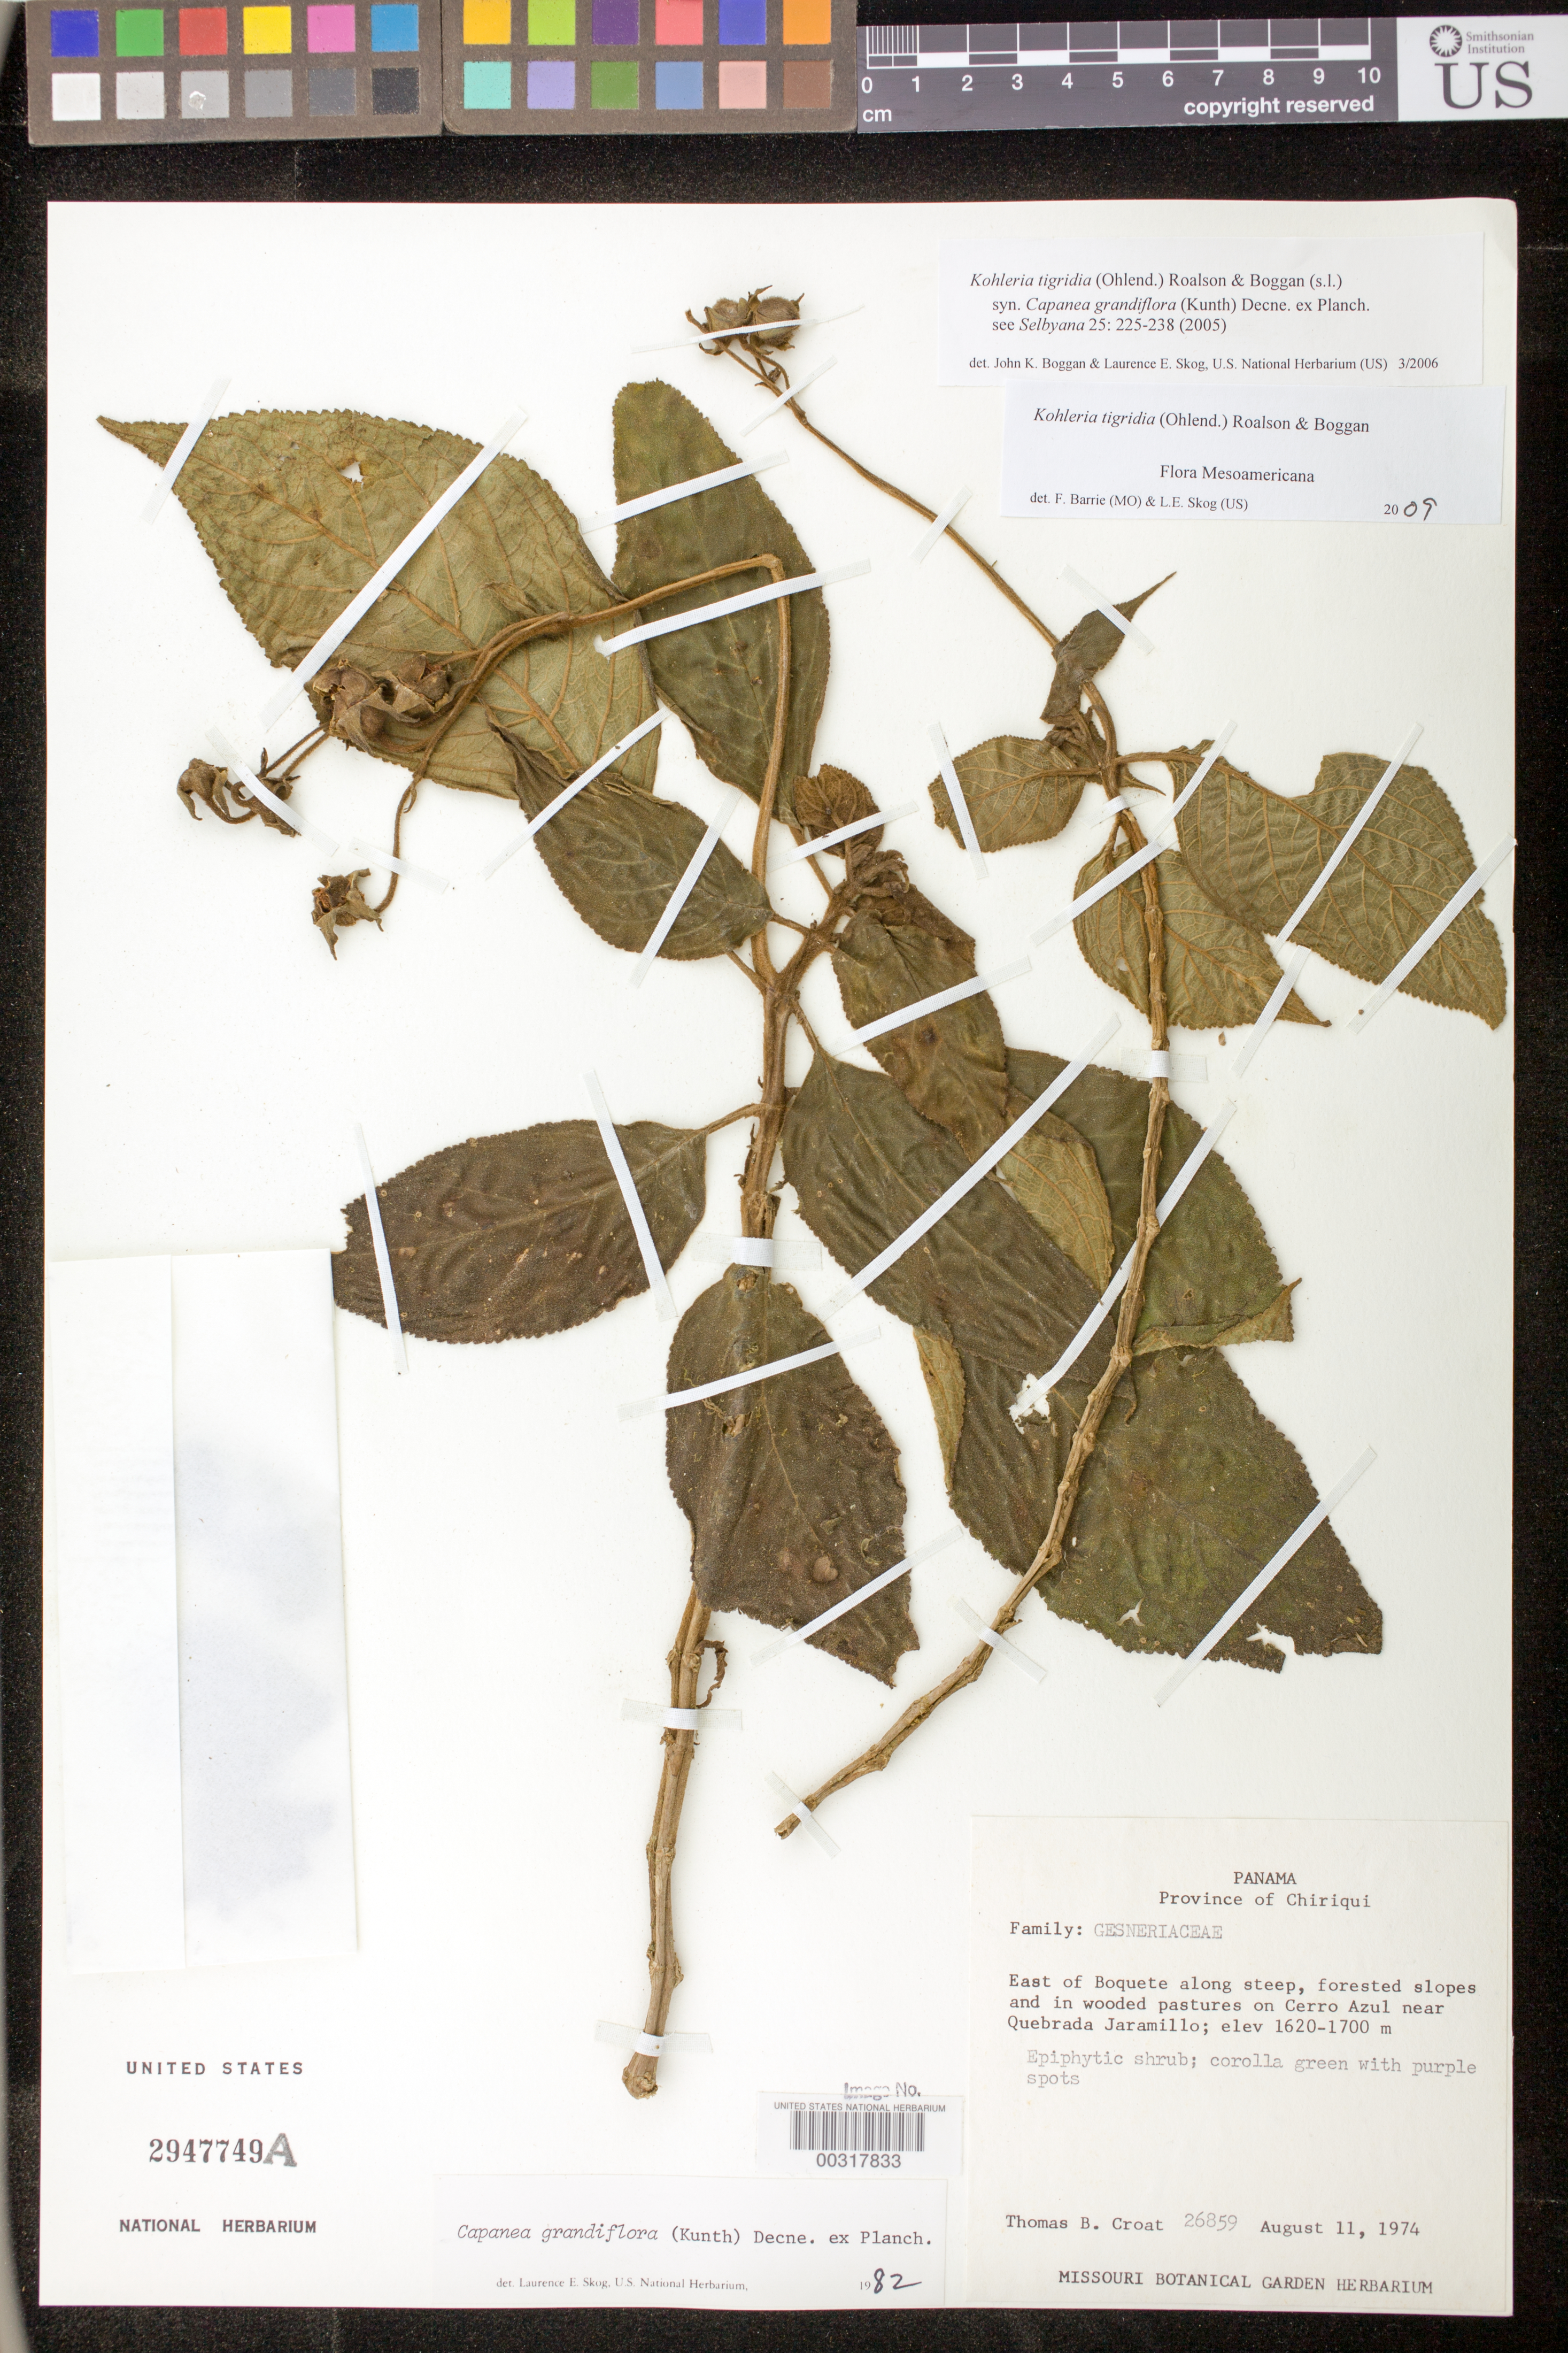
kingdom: Plantae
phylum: Tracheophyta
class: Magnoliopsida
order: Lamiales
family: Gesneriaceae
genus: Kohleria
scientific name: Kohleria tigridia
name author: (Ohlend.) Roalson & Boggan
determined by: Boggan, J. K.; Skog, L. E.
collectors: T. B. Croat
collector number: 26859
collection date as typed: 11 Aug 1974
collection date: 1974-08-11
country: Panama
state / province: Chiriquí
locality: E of Boquete on Cerro Azul near Quebrada Jaramillo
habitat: along steep, forested slopes and in wooded pastures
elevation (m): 1620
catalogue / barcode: US 2947749A